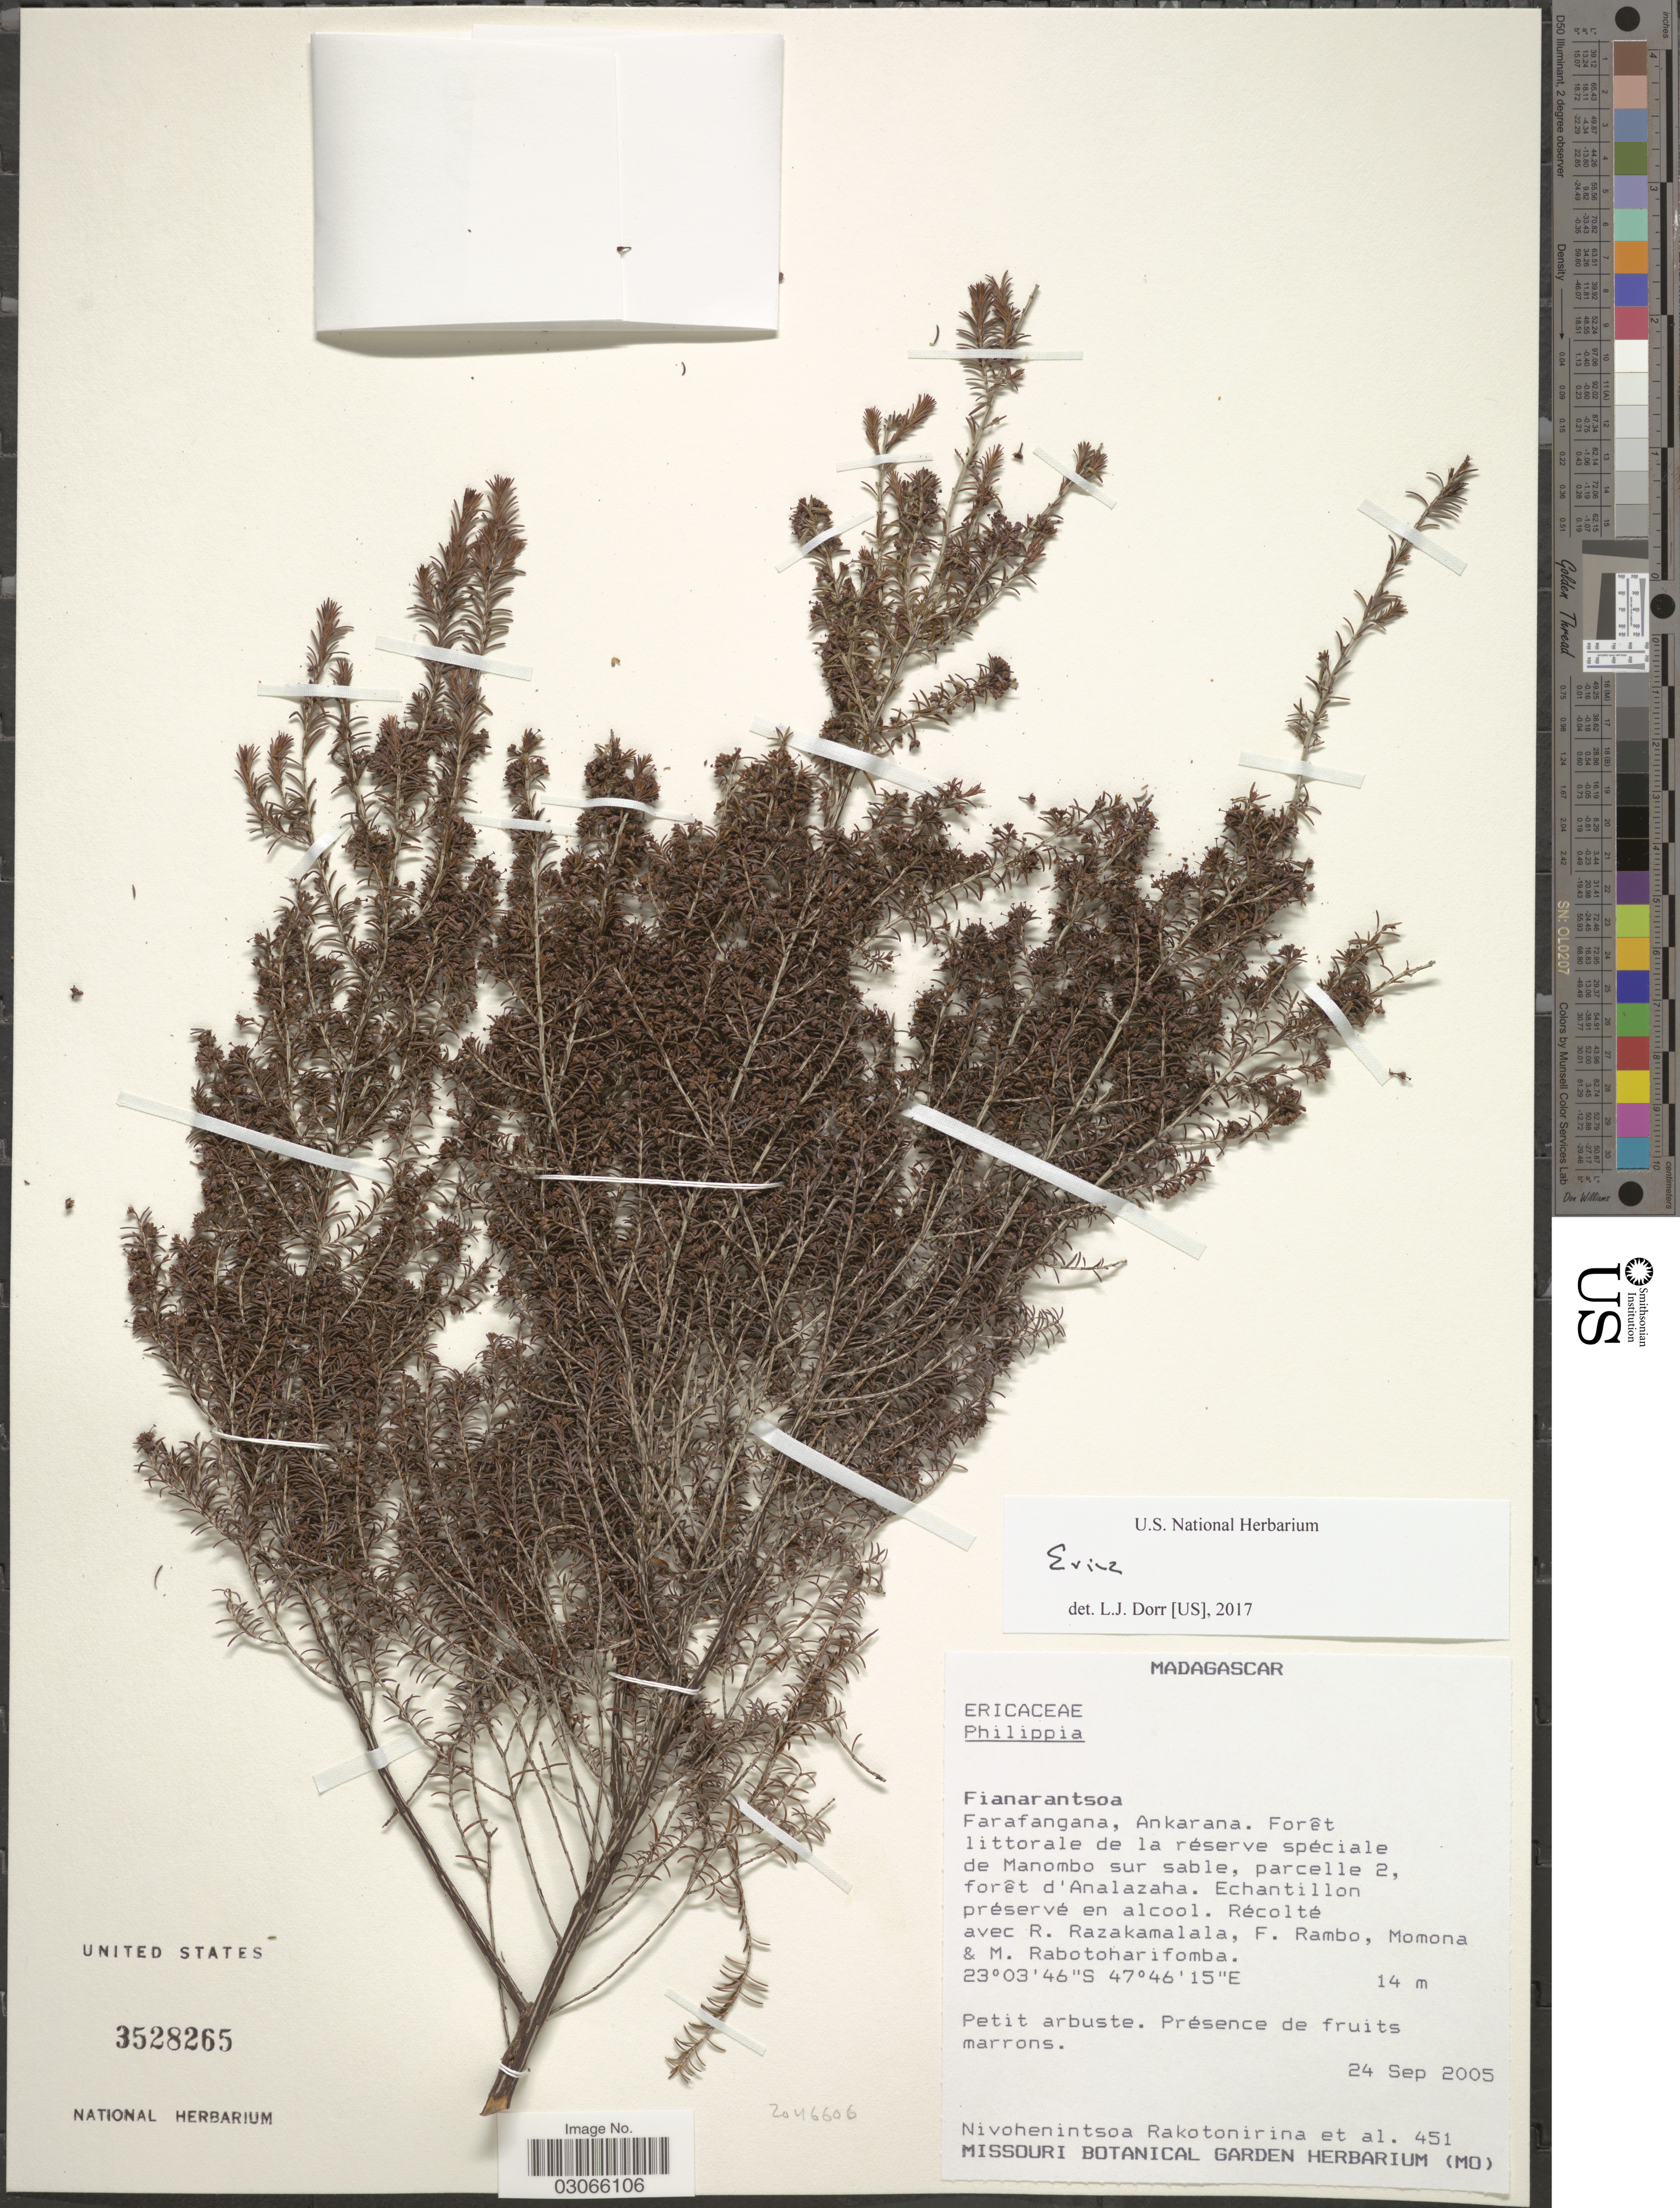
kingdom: Plantae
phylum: Tracheophyta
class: Magnoliopsida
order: Ericales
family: Ericaceae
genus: Erica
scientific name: Erica sp.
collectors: N. Rakotonirina, R. Razakamalala, F. Rambo, Momona & M. Rabotoharifomba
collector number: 451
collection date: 2005-09-24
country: Madagascar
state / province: Atsimo-Atsinanana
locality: Farafangana, Ankarana. Forêt littorale de la réserve spéciale de Manombo sur sable, parcelle 2, forêt d'Analazaha.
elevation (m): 14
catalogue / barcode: US 3528265